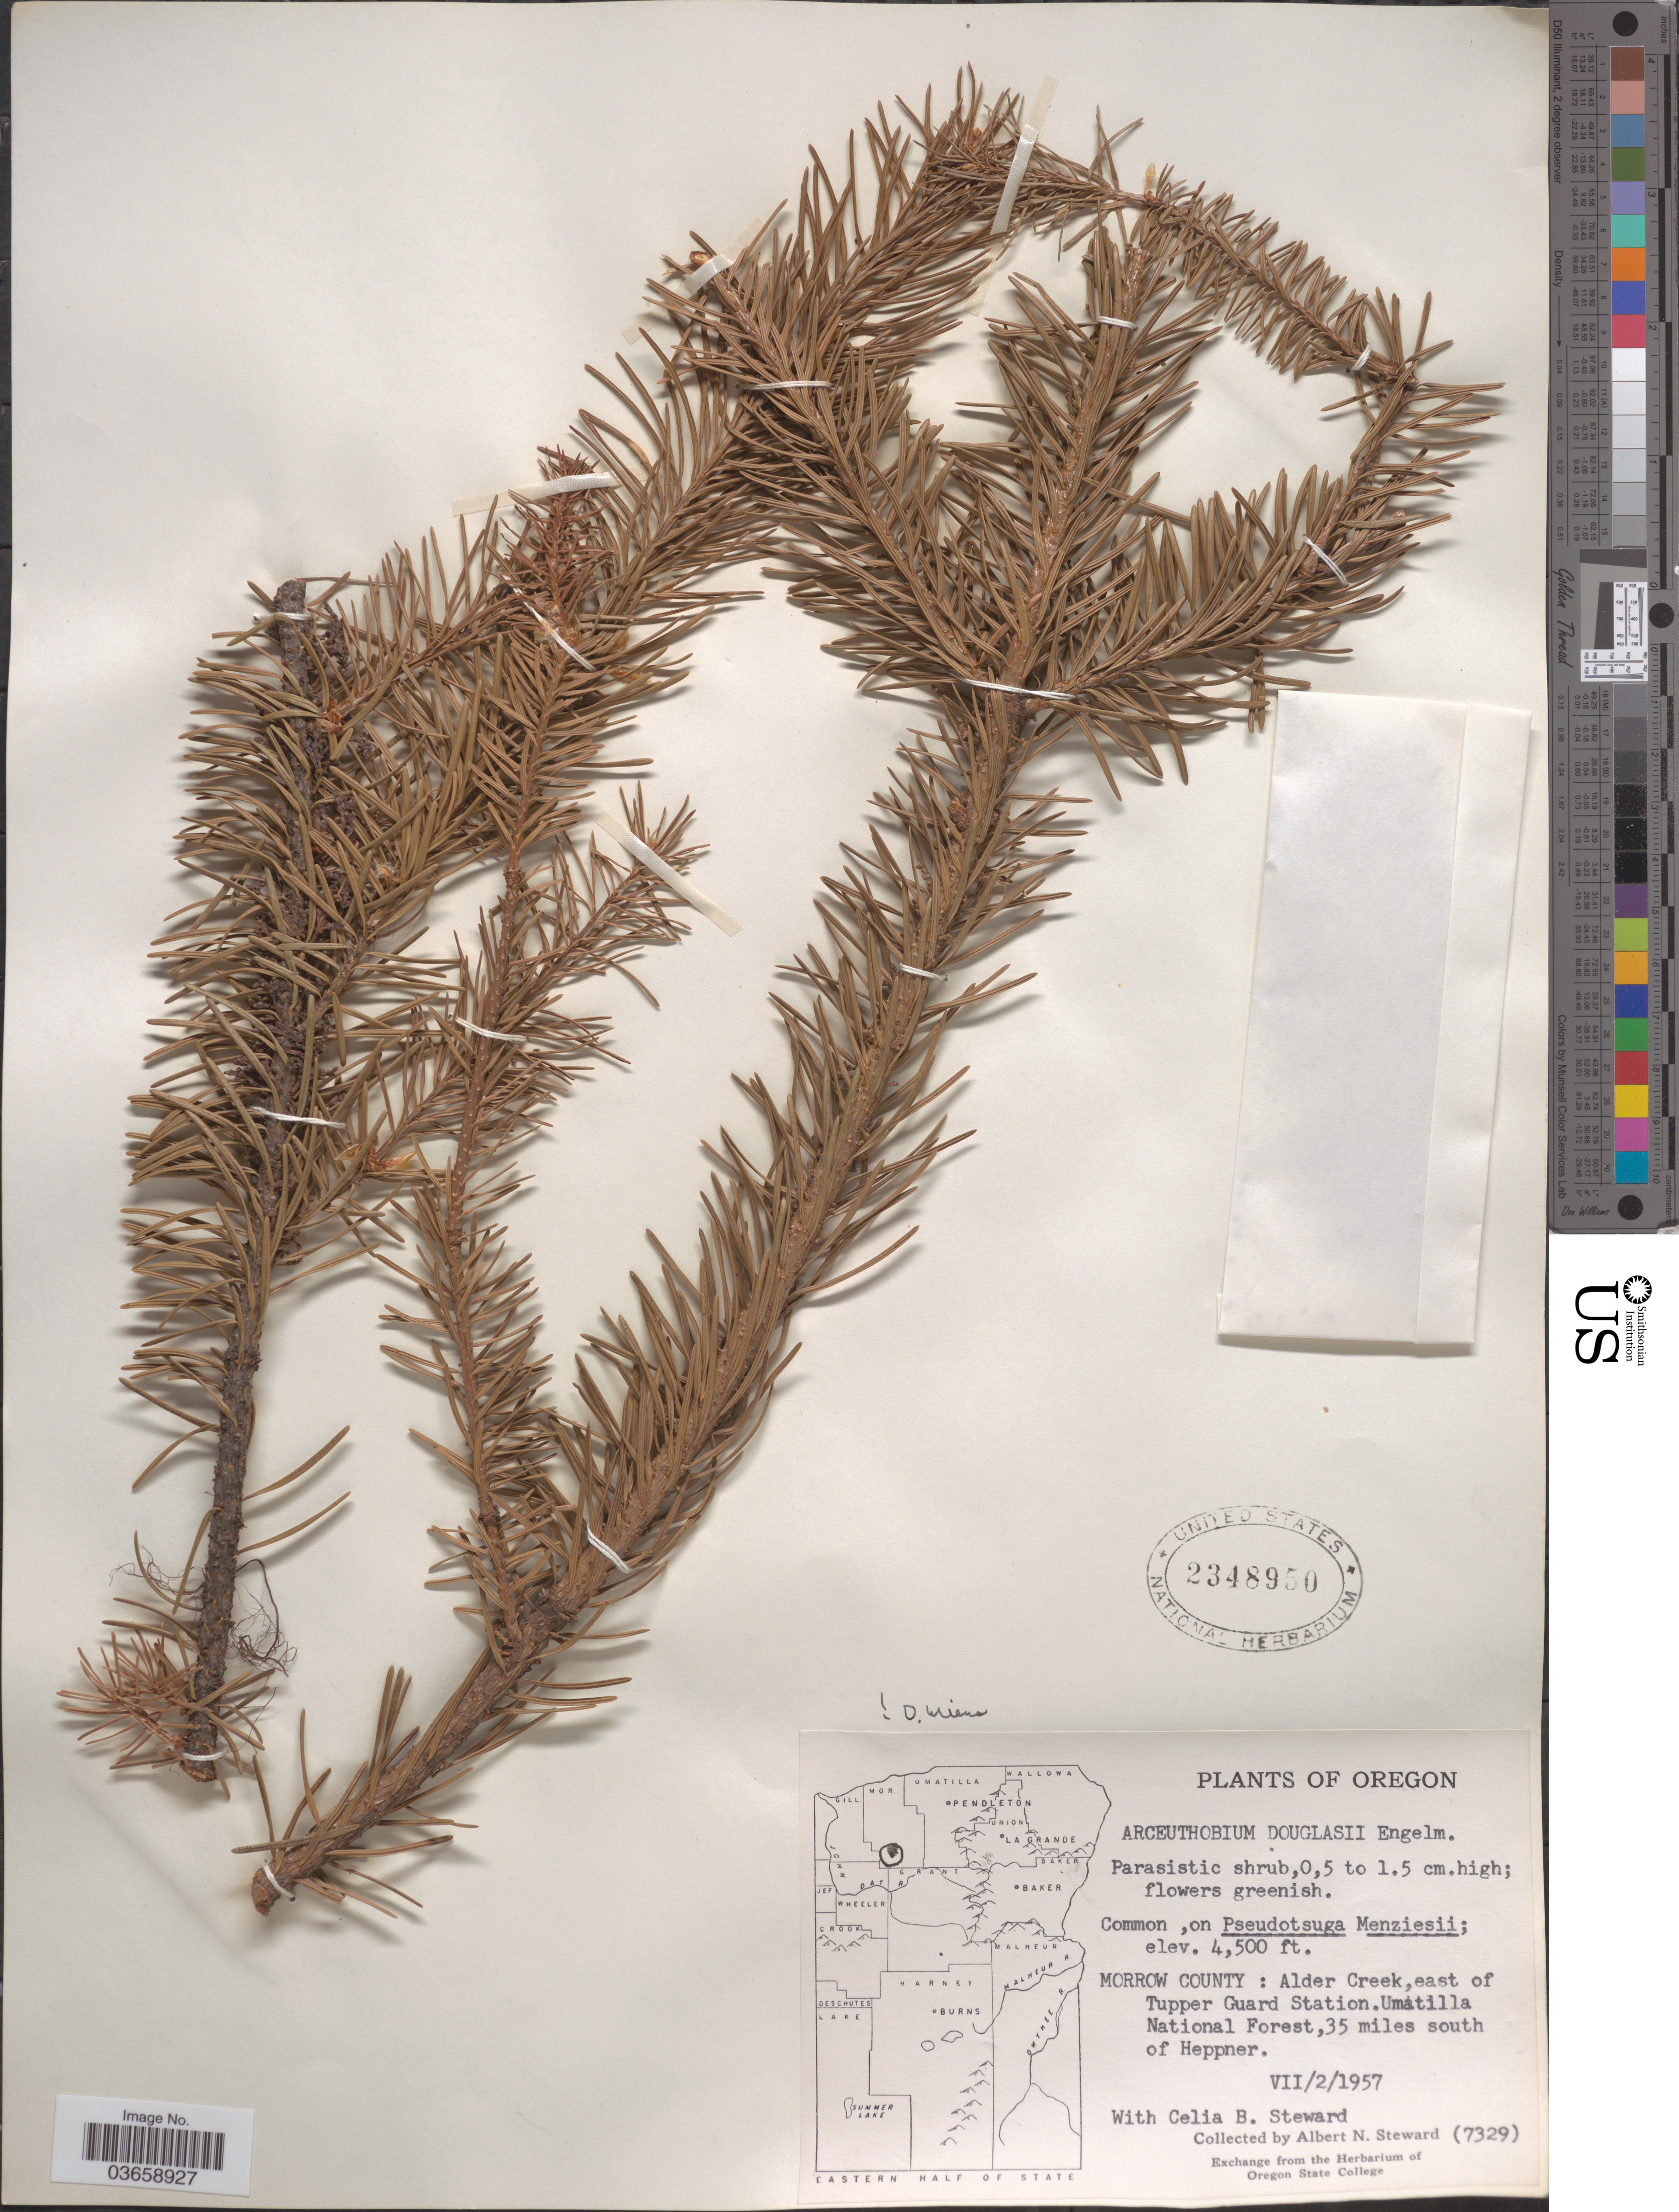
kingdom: Plantae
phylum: Tracheophyta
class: Magnoliopsida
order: Santalales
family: Viscaceae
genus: Arceuthobium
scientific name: Arceuthobium douglasii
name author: Engelm. in G.M. Wheeler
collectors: A. N. Steward & C. Steward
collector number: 7329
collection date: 1957-07-02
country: United States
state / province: Oregon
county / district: Morrow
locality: Morrow County: Alder Creek, east of Tupper Guard Station. Umatilla National Forest, 35 miles south of Heppner.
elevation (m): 1372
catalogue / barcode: US 2348950